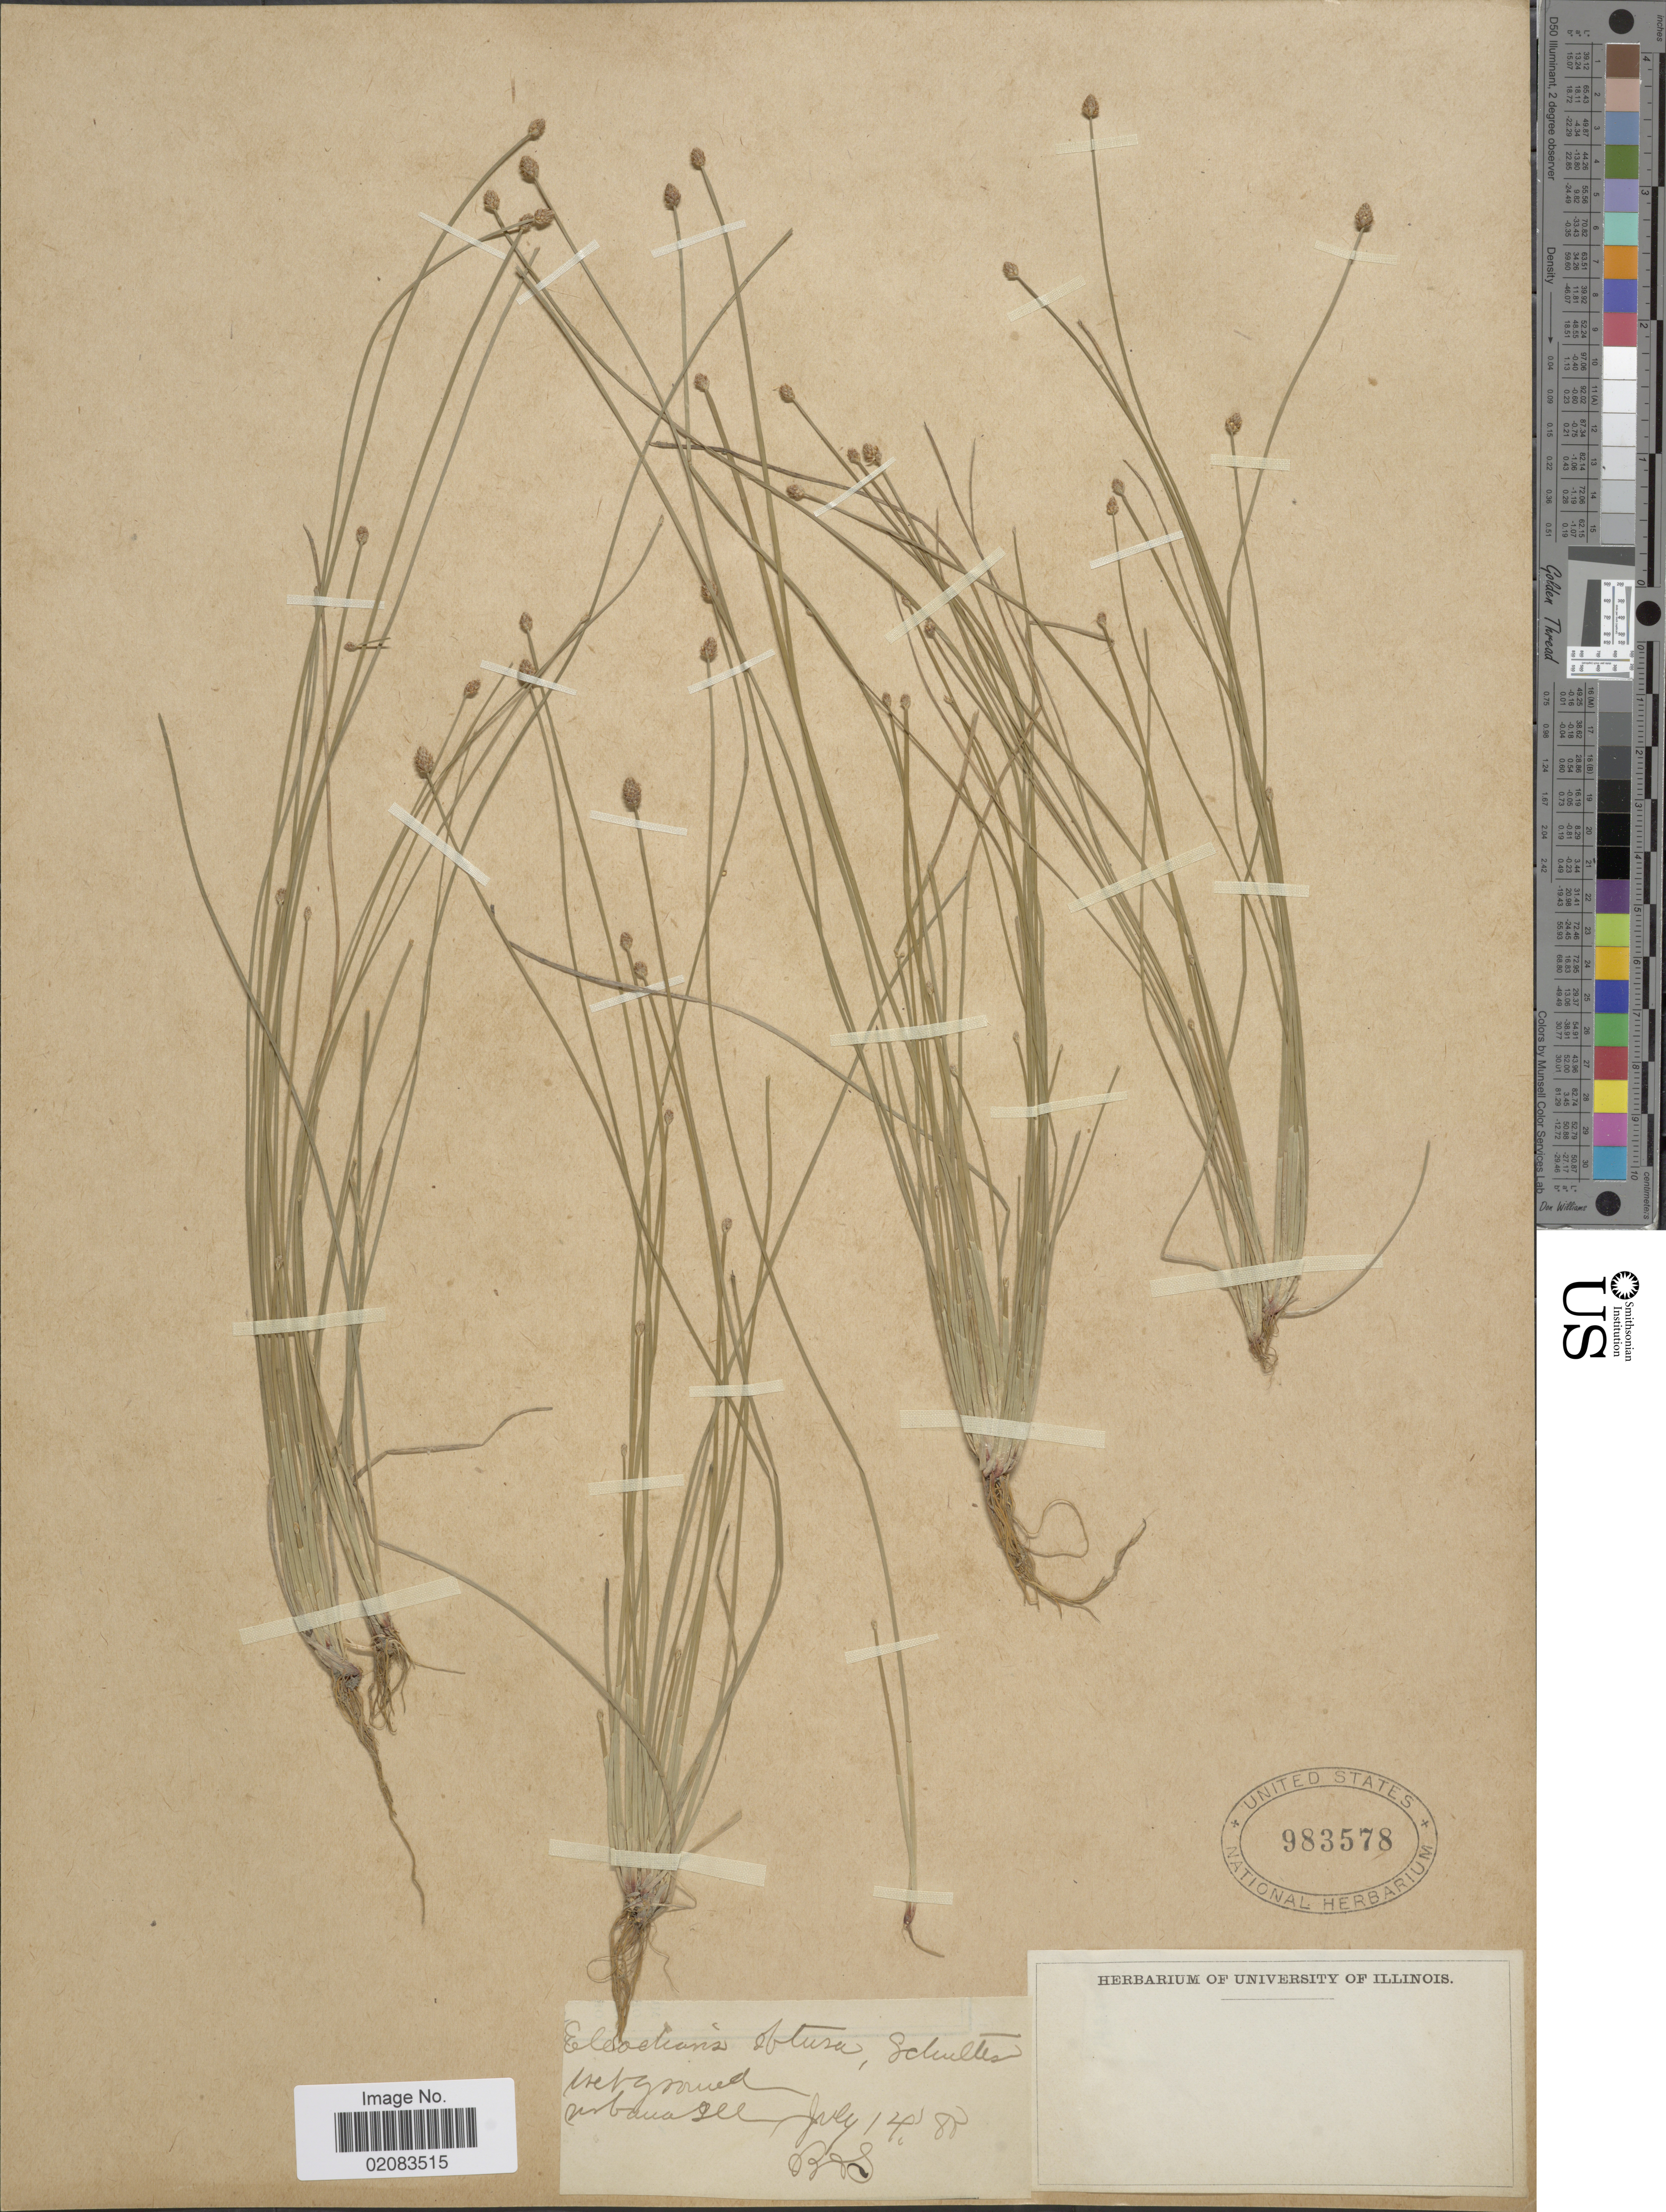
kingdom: Plantae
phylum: Tracheophyta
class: Liliopsida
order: Poales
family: Cyperaceae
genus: Eleocharis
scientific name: Eleocharis obtusa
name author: (Willd.) Schult.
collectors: R. J. S.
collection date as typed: Transcribed d/m/y: 14/7/80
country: United States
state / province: Illinois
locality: Urbana.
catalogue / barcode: US 983578